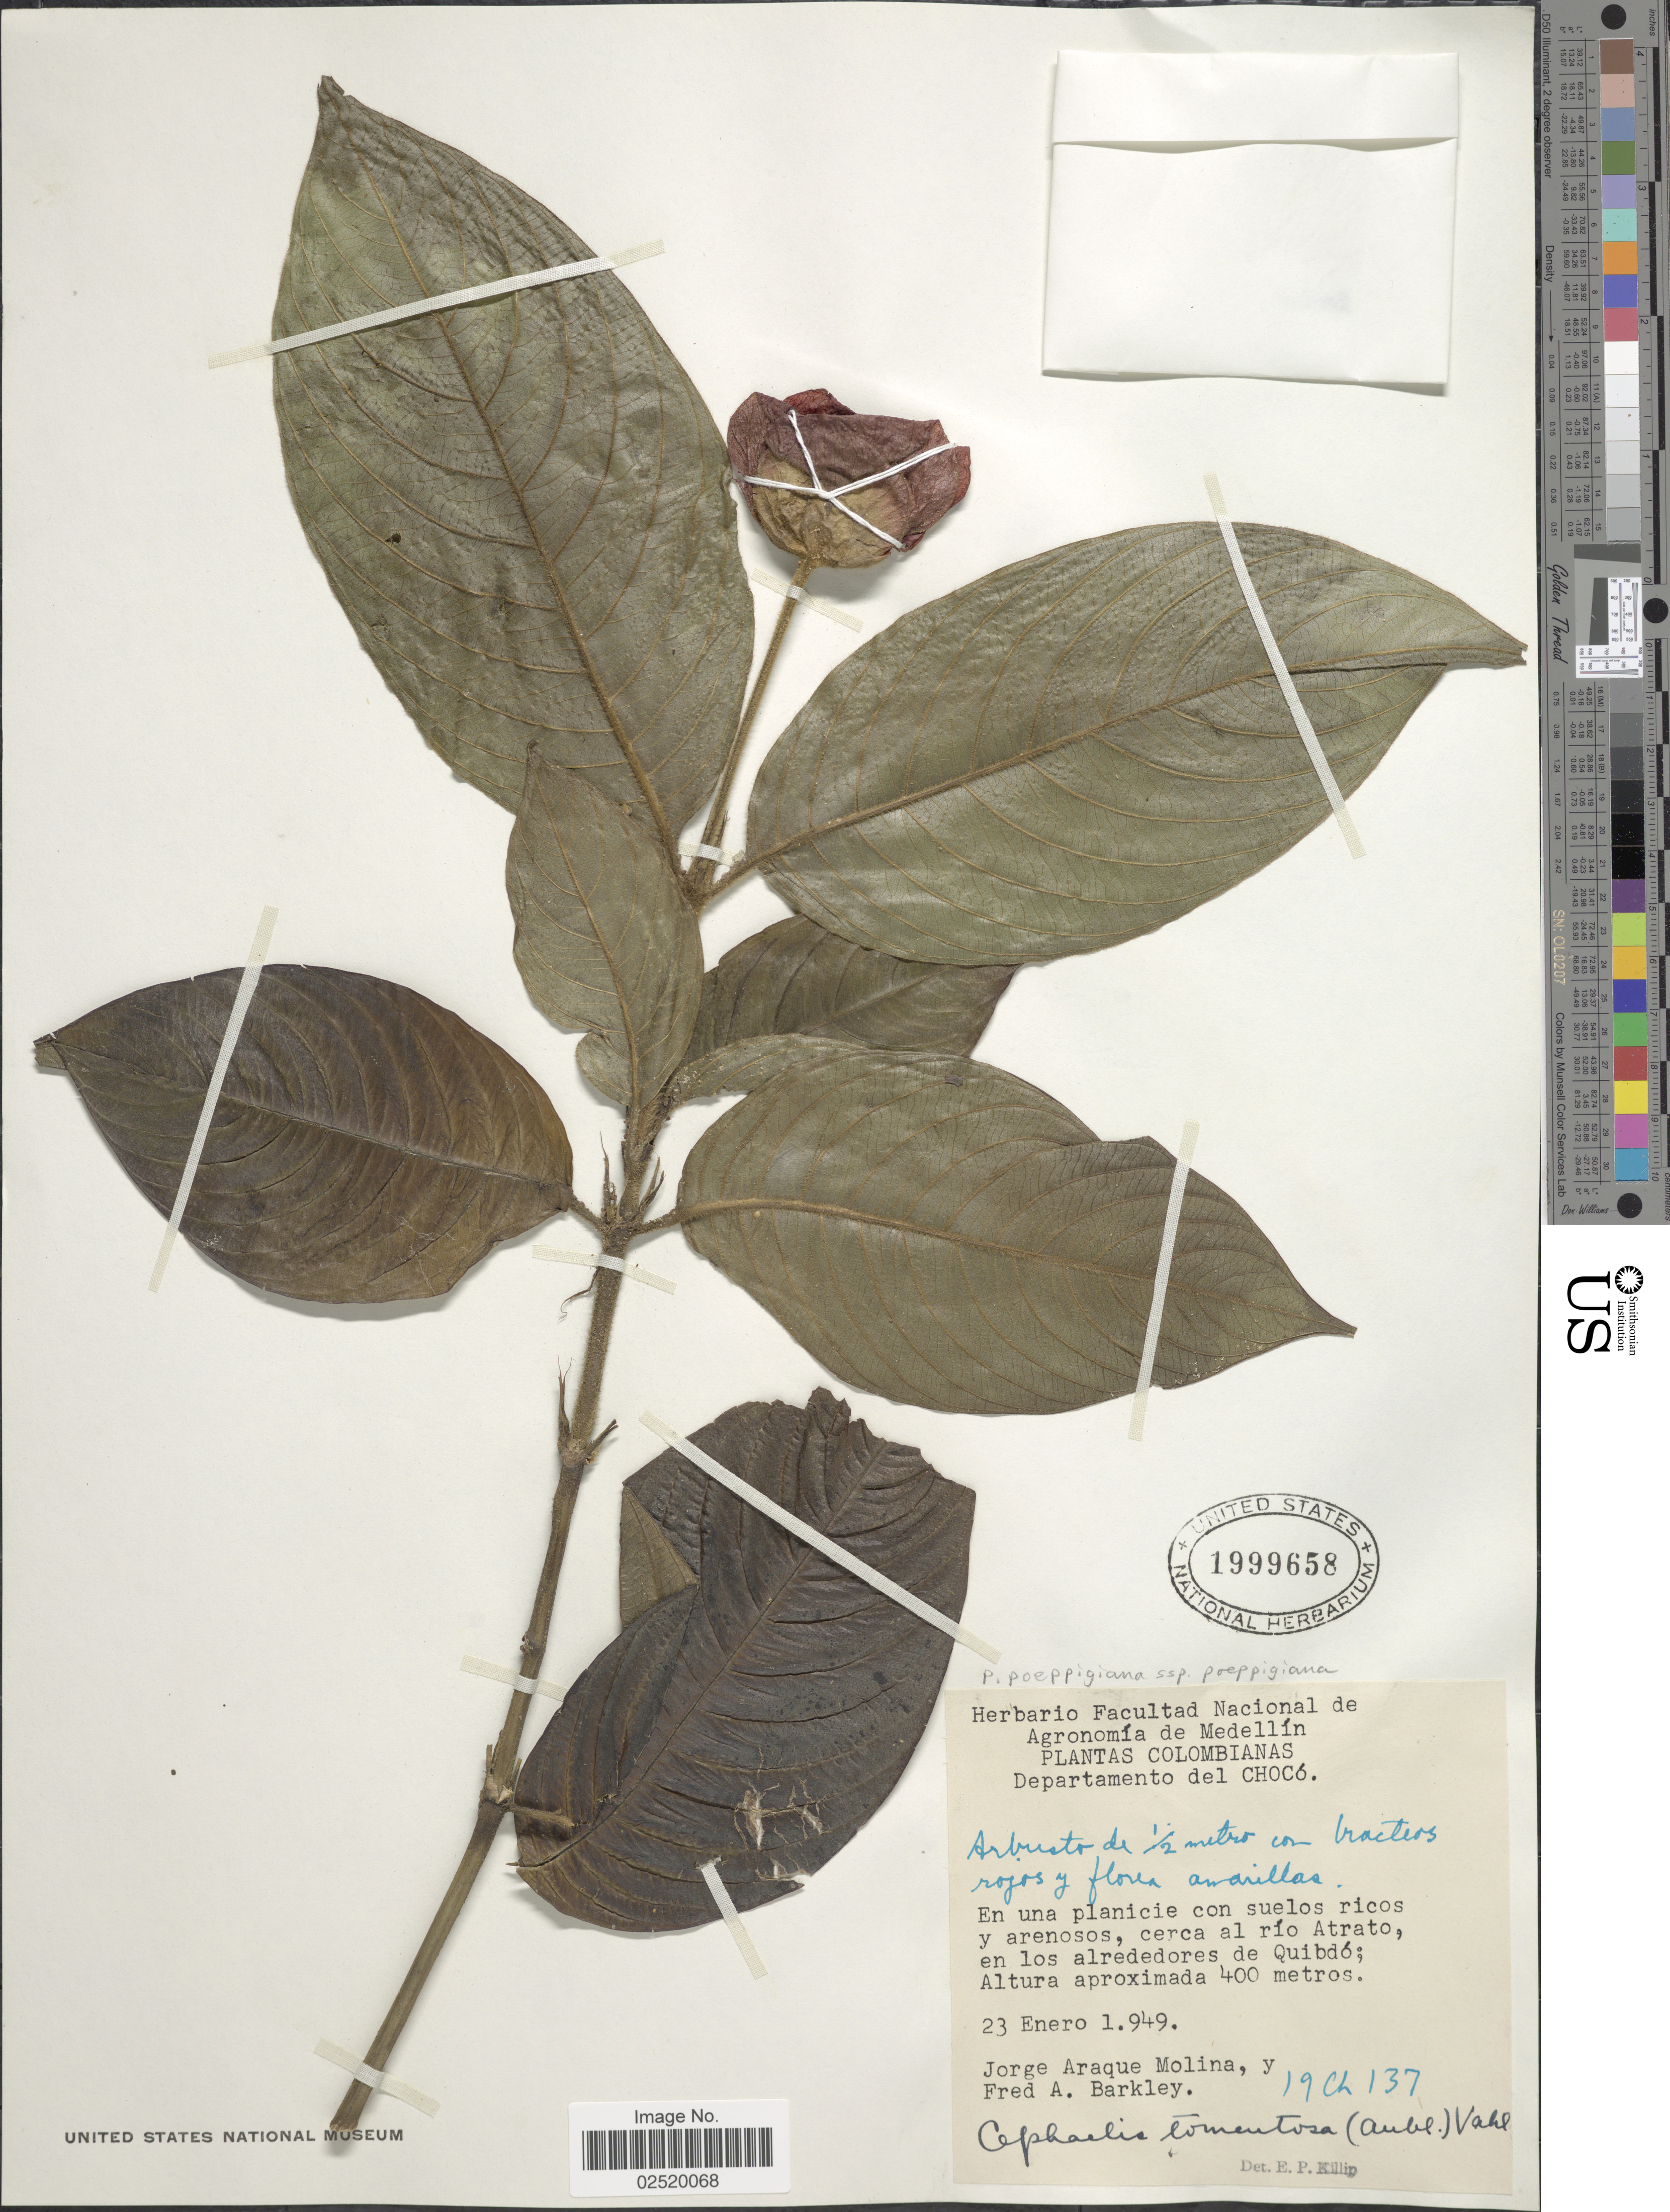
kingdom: Plantae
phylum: Tracheophyta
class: Magnoliopsida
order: Gentianales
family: Rubiaceae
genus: Psychotria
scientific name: Psychotria poeppigiana subsp. poeppigiana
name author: Müll. Arg.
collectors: J. Araque Molina & F. A. Barkley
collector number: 19Ch137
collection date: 1949-01-23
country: Colombia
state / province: Chocó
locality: Departamento del Choco, En una planicie con suelos ricos y arenosos, ecrca al rio Atrato, en los alrededores de Quibido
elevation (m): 400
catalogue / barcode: US 1999658